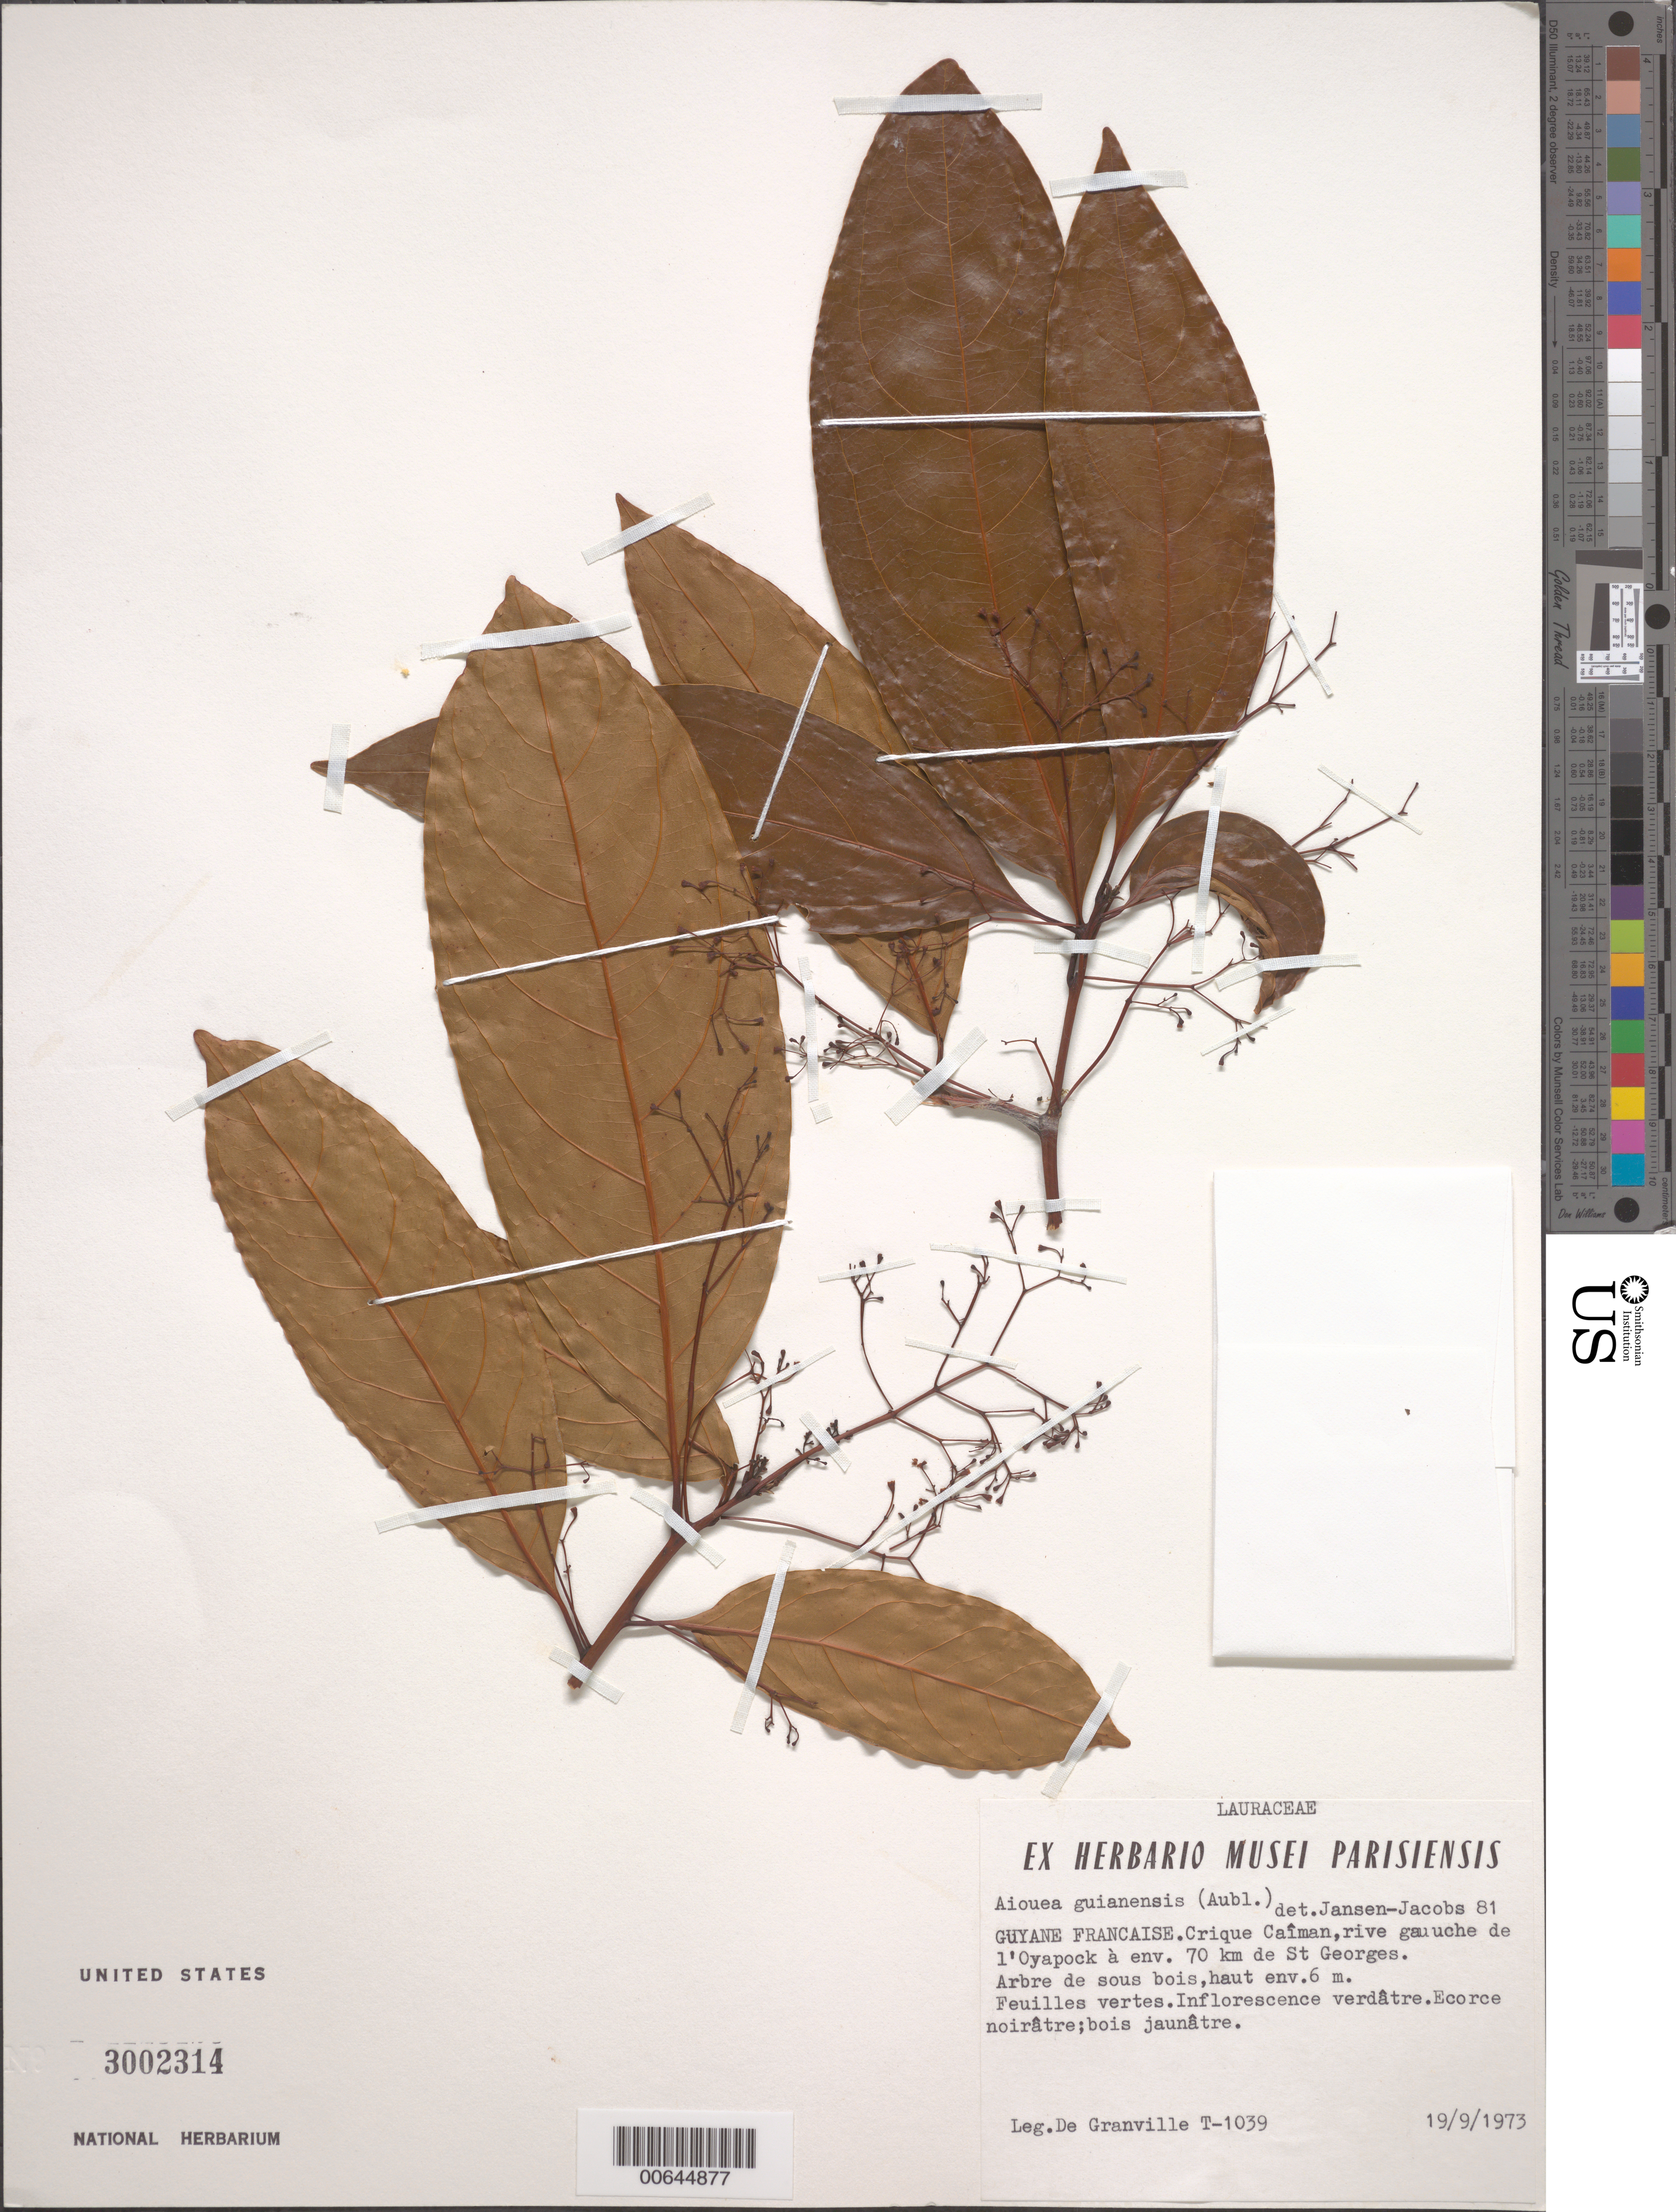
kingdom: Plantae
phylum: Tracheophyta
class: Magnoliopsida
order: Laurales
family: Lauraceae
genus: Aiouea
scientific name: Aiouea guianensis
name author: Aubl.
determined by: Jansen-Jacobs, M. J., (U), Nationaal Herbarium Nederland, Utrecht University branch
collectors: J.-J. de Granville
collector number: T 1039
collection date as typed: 19-Sep-73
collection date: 1973-09-19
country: French Guiana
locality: Crique Caïman, rive gauche de l'Oyapock, 70 km de St. Georges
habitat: Arbre de sus bois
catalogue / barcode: US 3002314